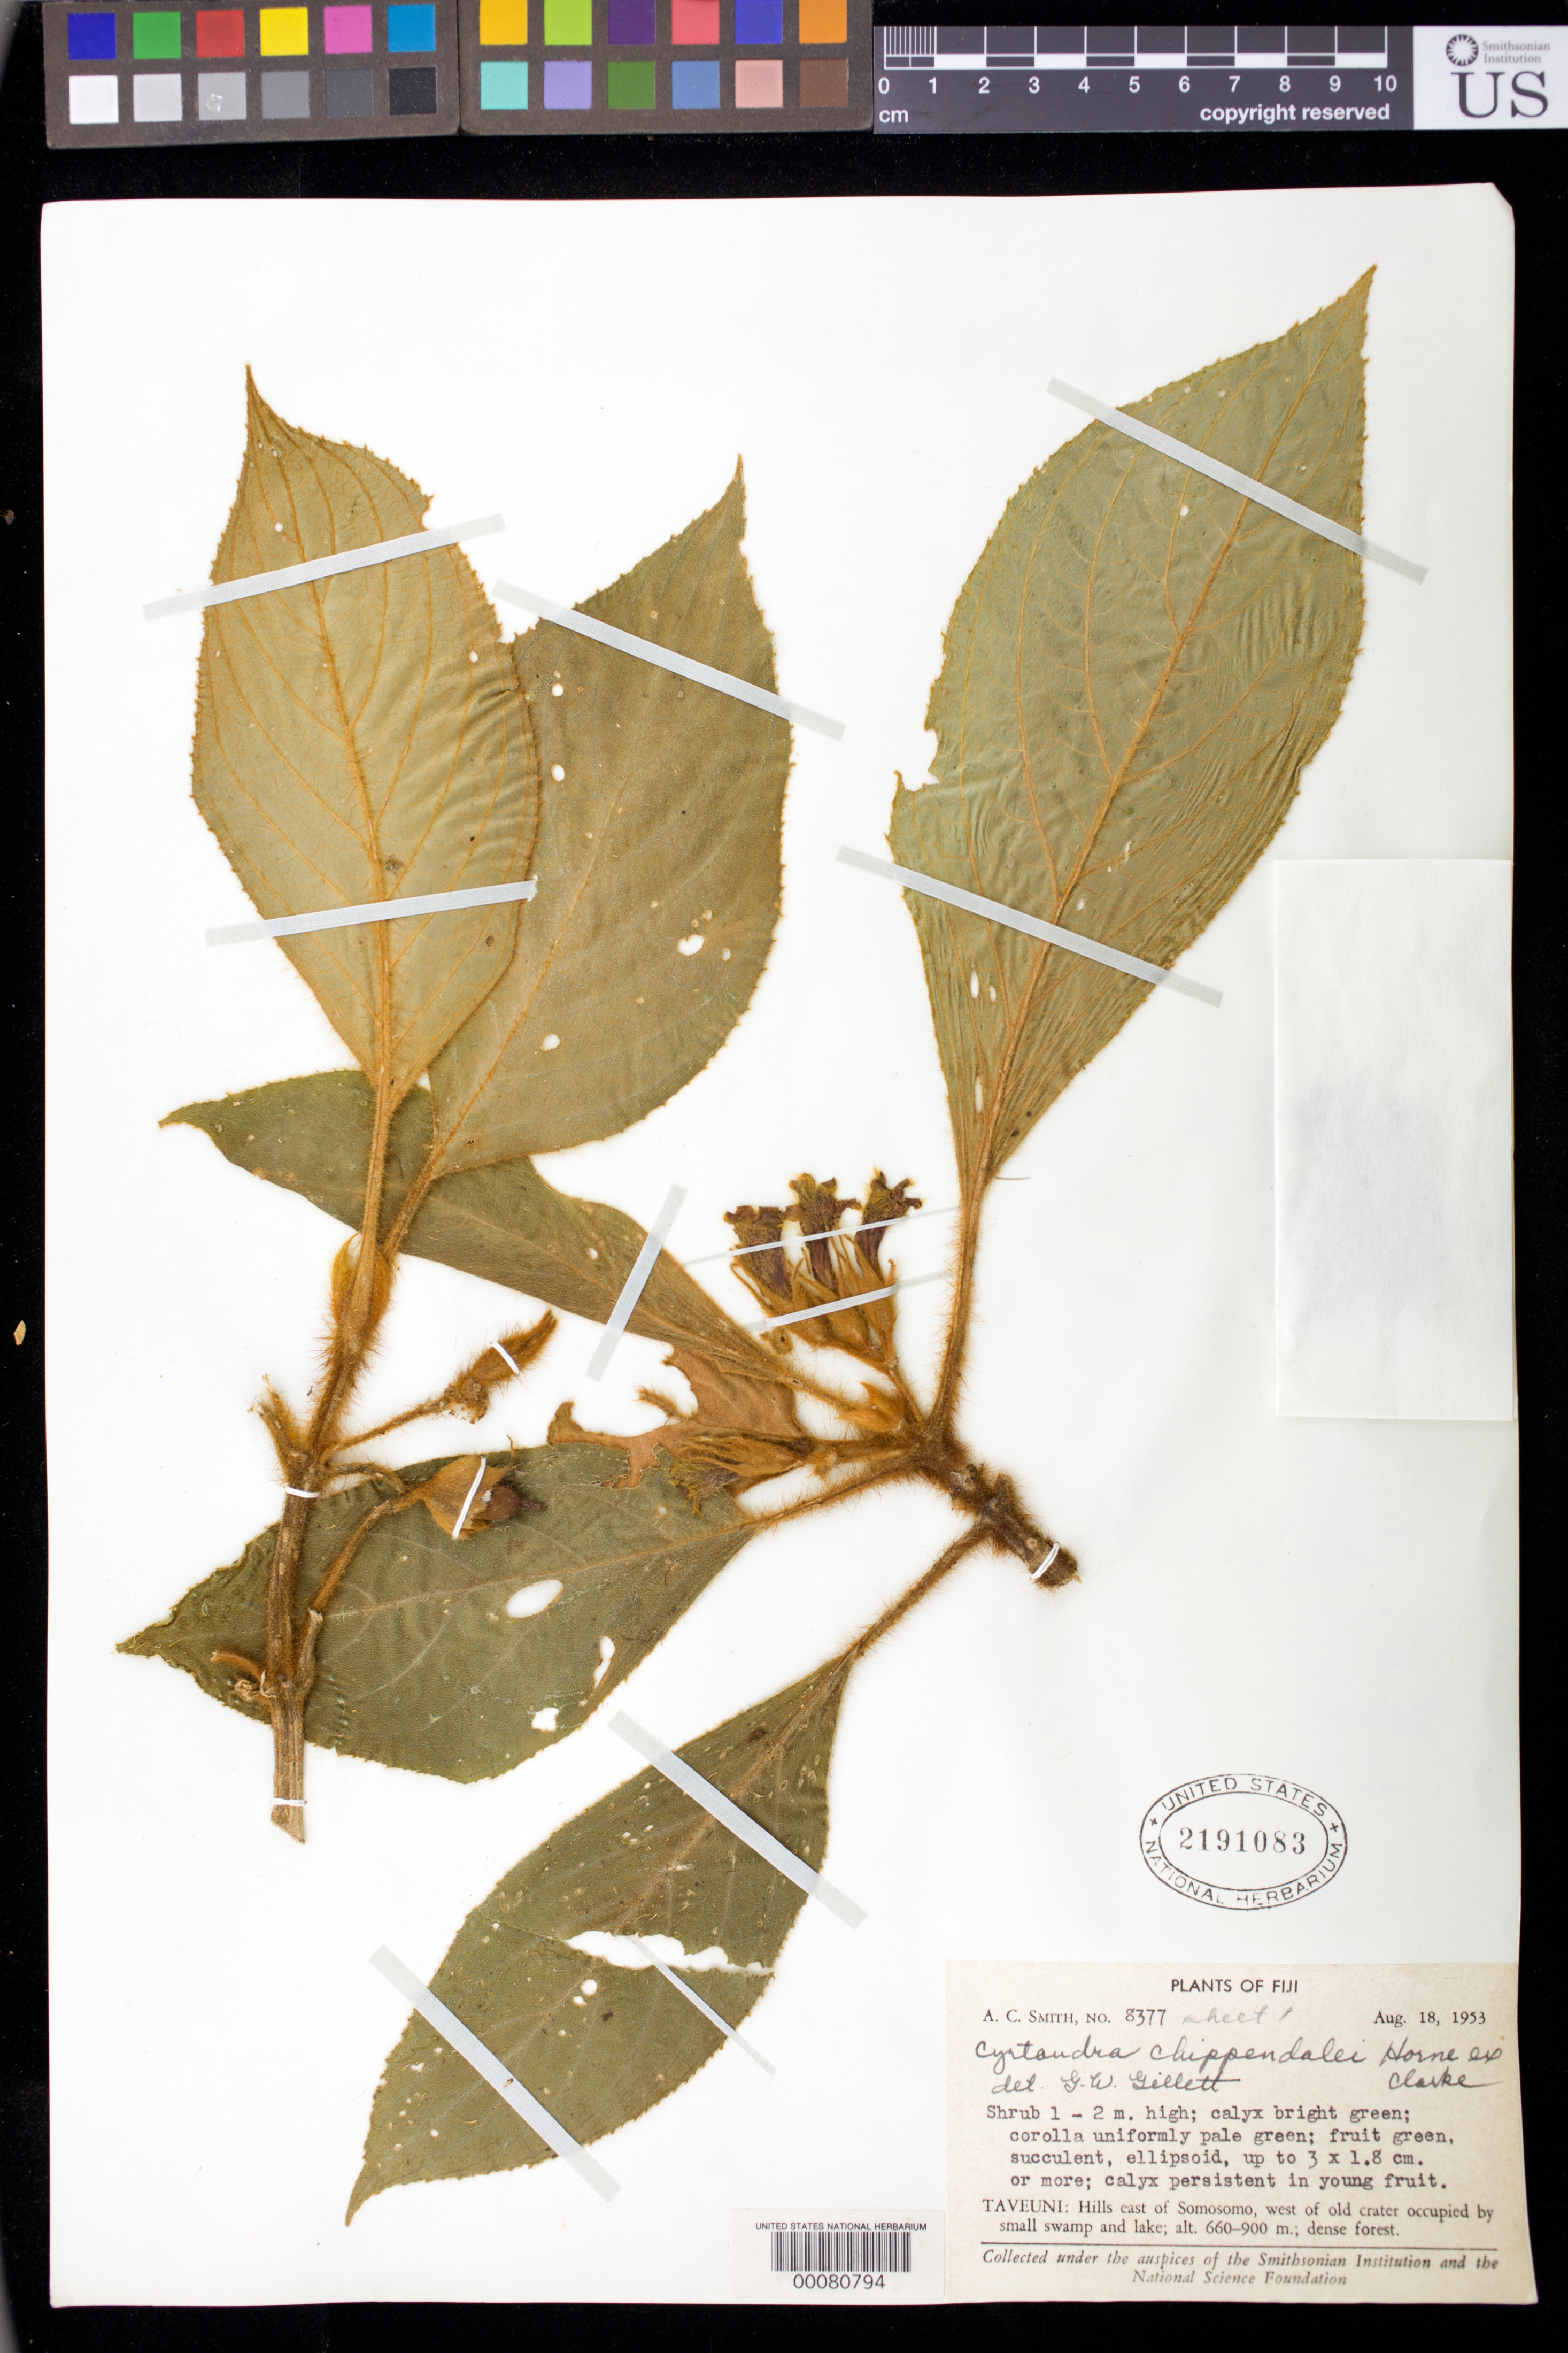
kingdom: Plantae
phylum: Tracheophyta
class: Magnoliopsida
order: Lamiales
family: Gesneriaceae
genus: Cyrtandra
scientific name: Cyrtandra chippendalei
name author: Horne ex C.B. Clarke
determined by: Gillett, G. W.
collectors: A. C. Smith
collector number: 8377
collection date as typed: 18 Aug 1953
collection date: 1953-08-18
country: Fiji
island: Taveuni I.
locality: Taveuni, hills e of somosomo, w of old crater occupied by small swamp and lake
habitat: Dense forest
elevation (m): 660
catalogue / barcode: US 2191083